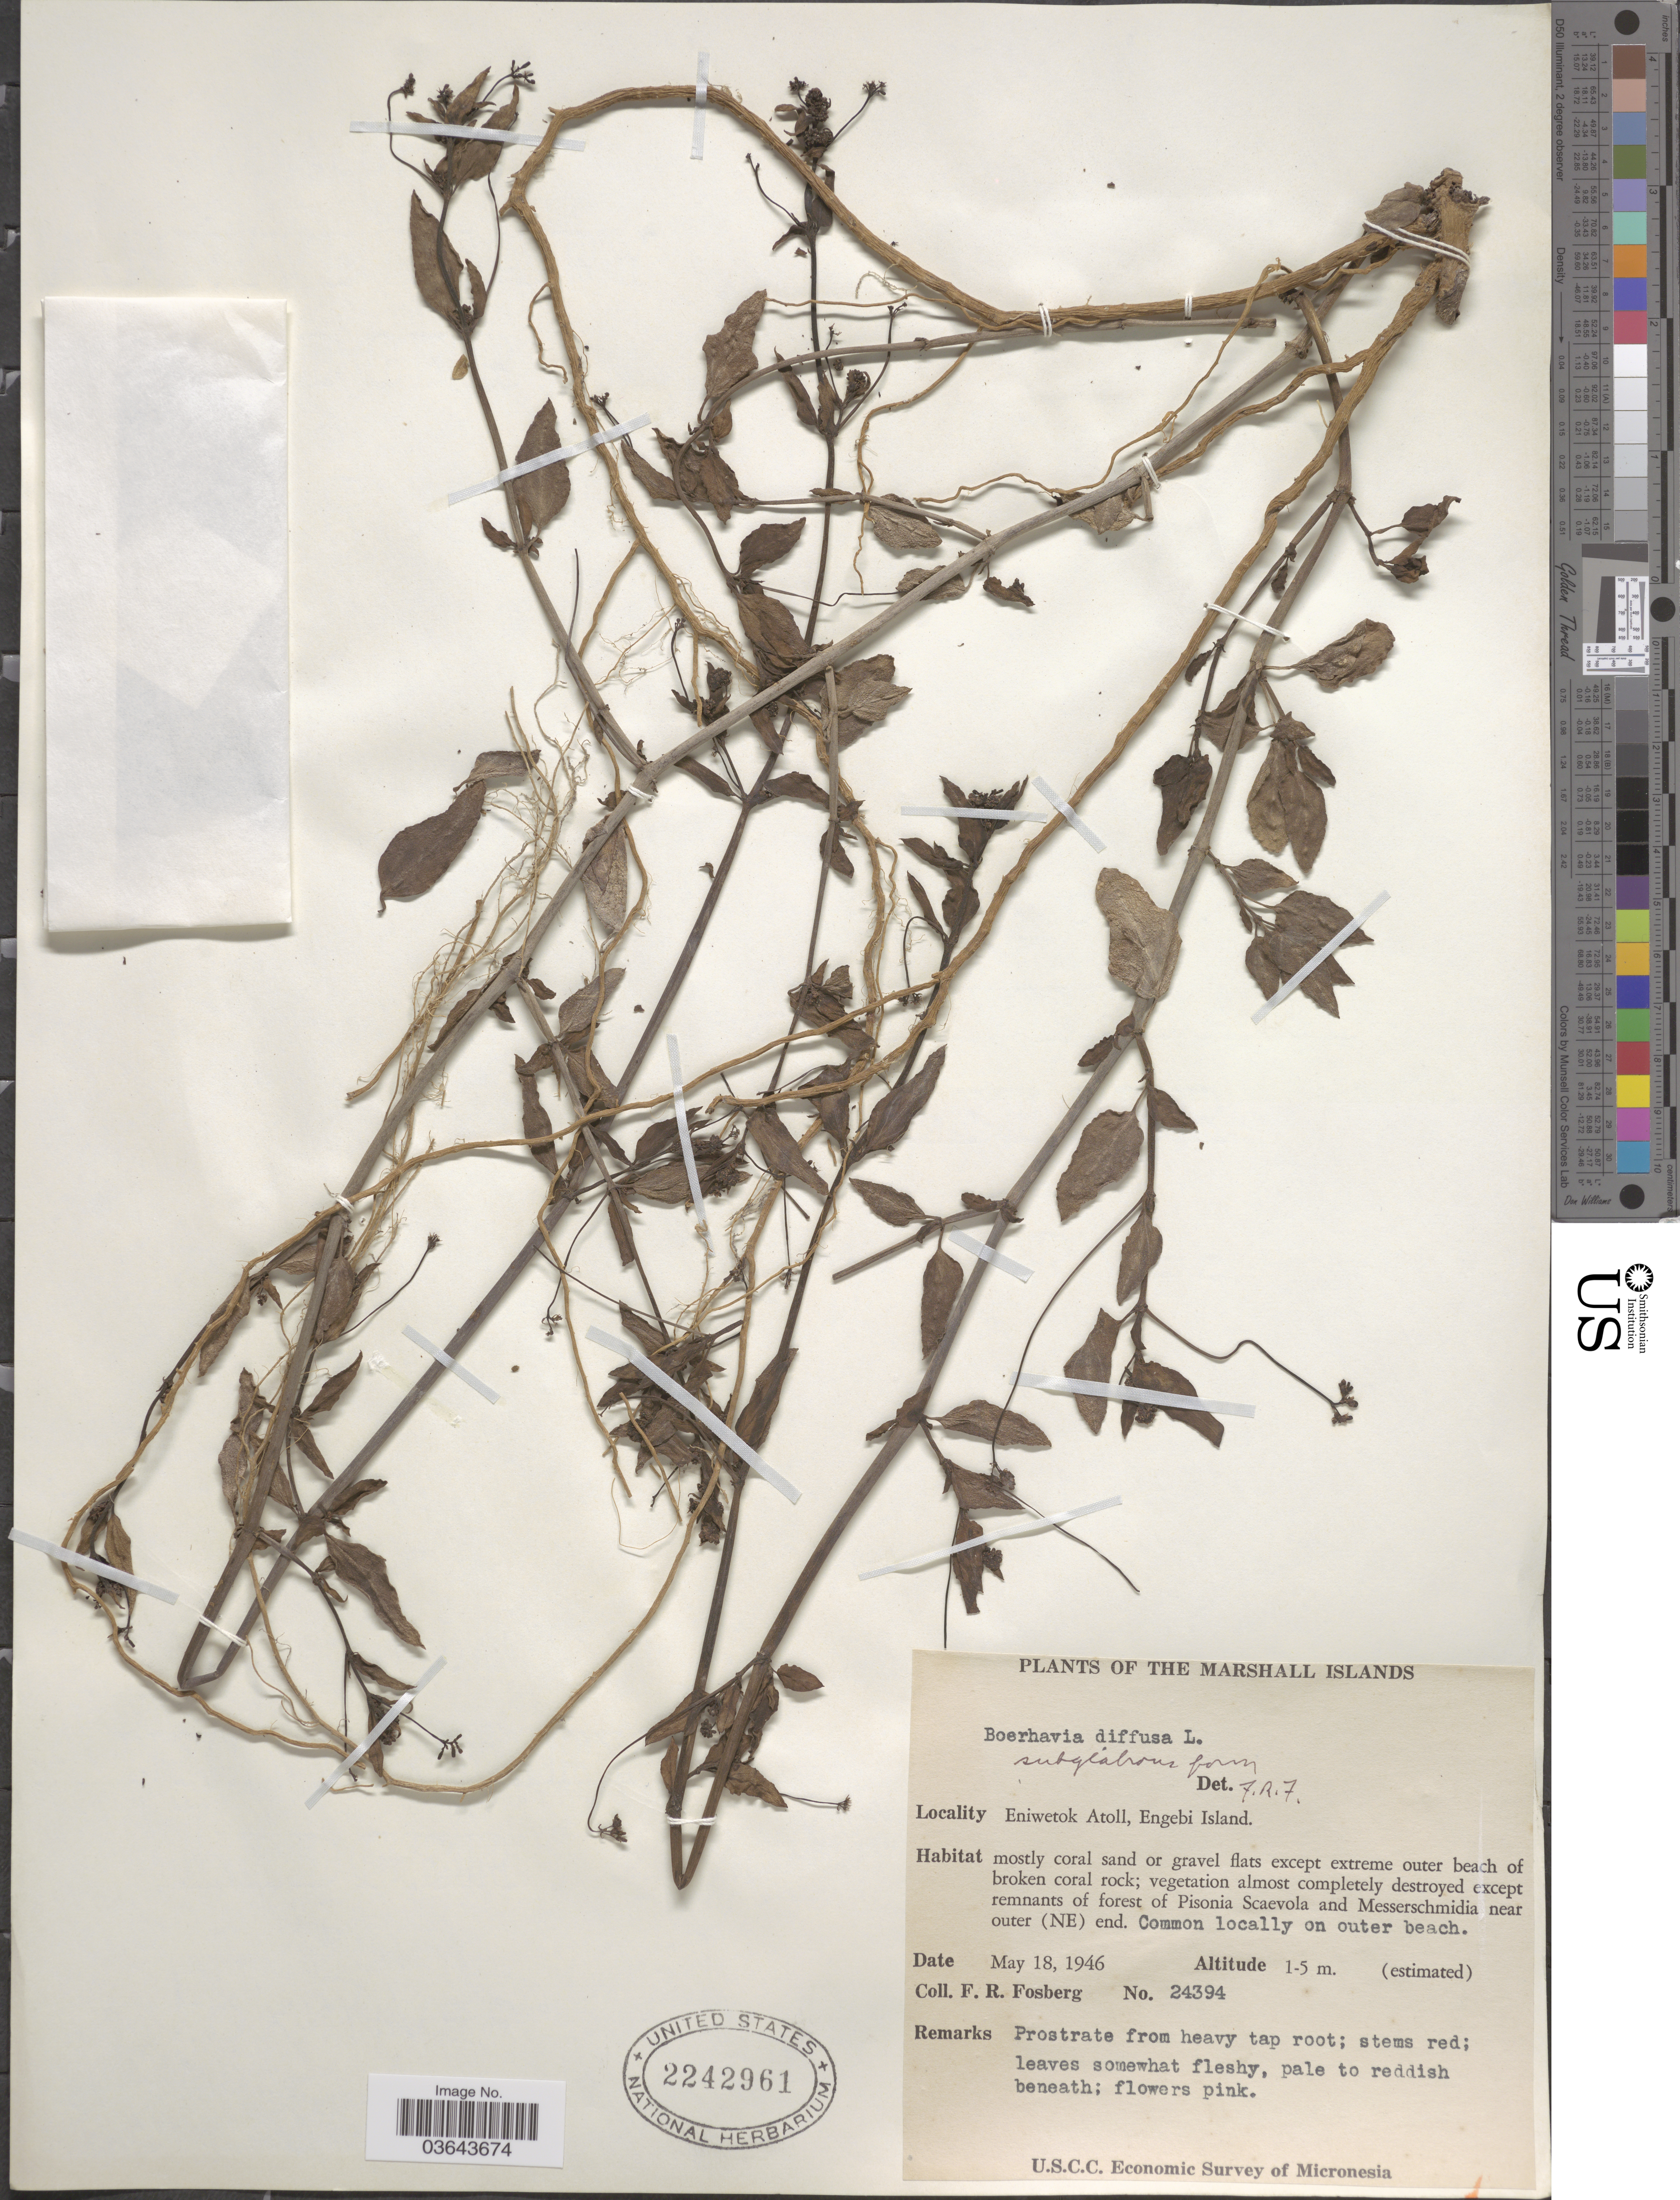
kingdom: Plantae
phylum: Tracheophyta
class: Magnoliopsida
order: Caryophyllales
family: Nyctaginaceae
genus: Boerhavia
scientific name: Boerhavia repens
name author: L.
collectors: F. R. Fosberg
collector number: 24394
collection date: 1946-05-18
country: Marshall Islands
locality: Eniwetok Atoll, Engebi Island. Near outer (NE) end.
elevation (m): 1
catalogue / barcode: US 2242961